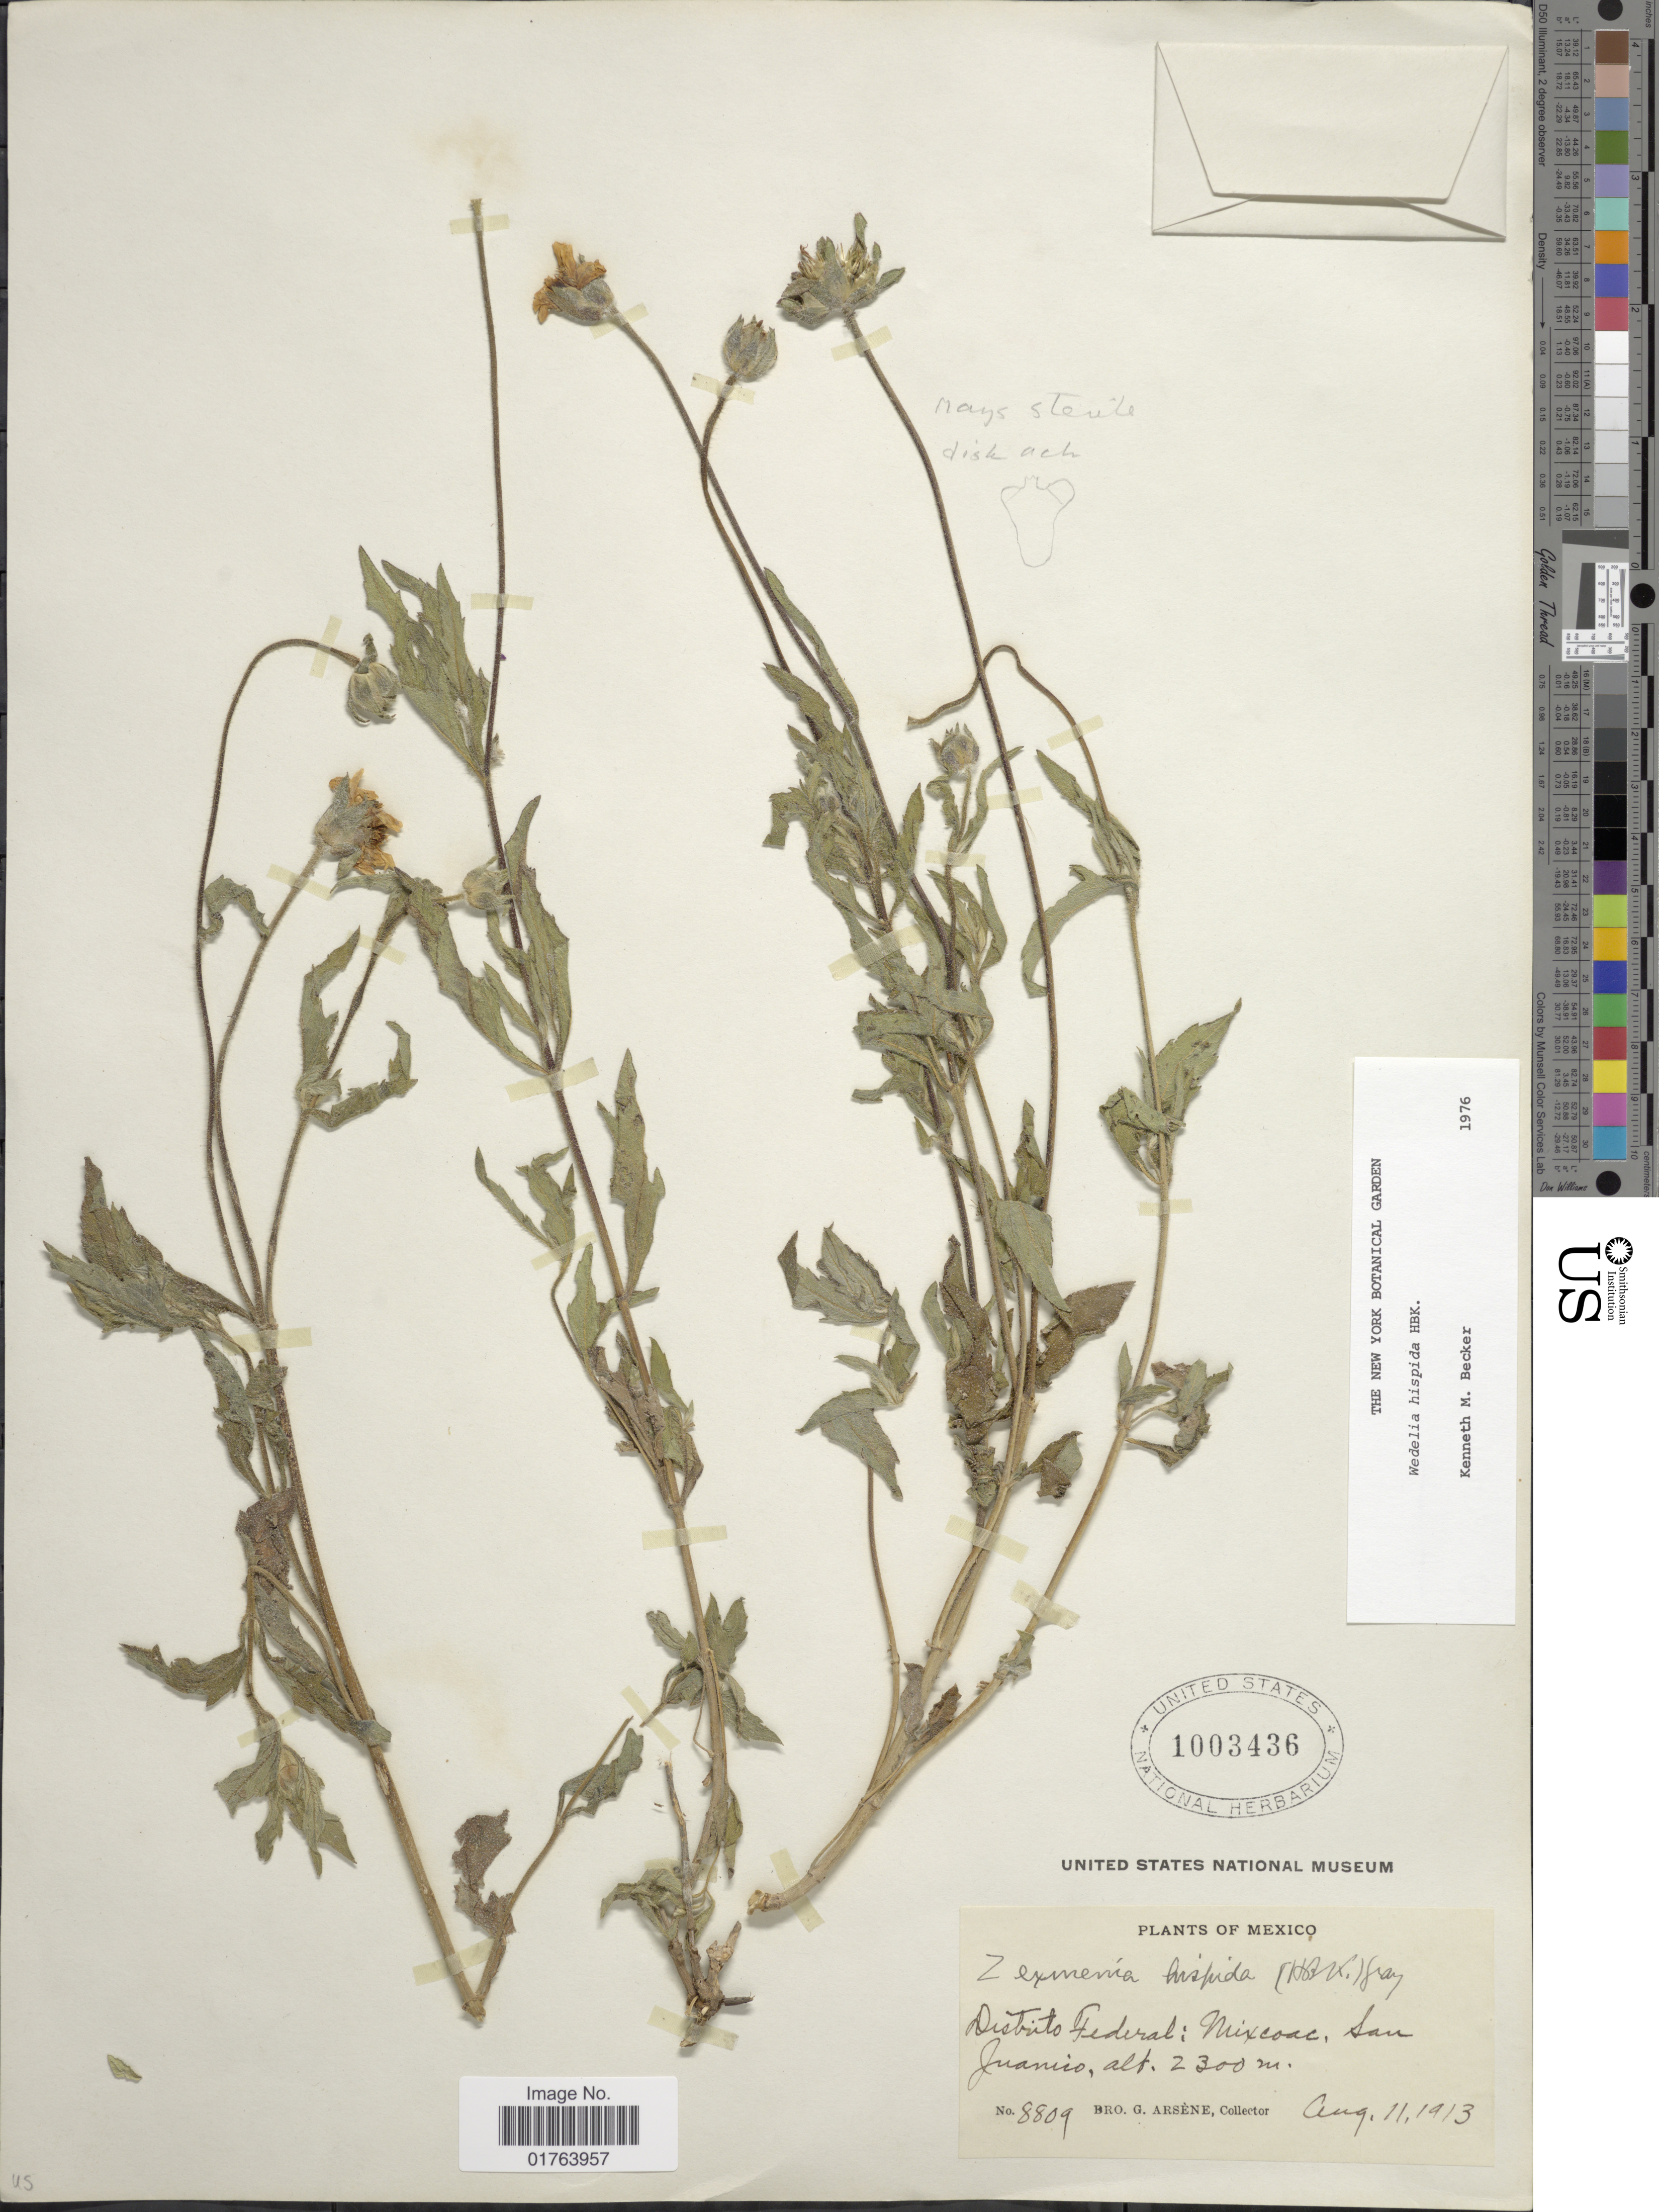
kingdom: Plantae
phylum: Tracheophyta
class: Magnoliopsida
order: Asterales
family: Asteraceae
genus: Wedelia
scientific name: Wedelia acapulcensis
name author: Kunth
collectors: Bro. G. Arsène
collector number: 8809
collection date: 1913-08-11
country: Mexico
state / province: Distrito Federal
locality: Mixcoac,San Juanico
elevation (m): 2300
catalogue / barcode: US 1003436